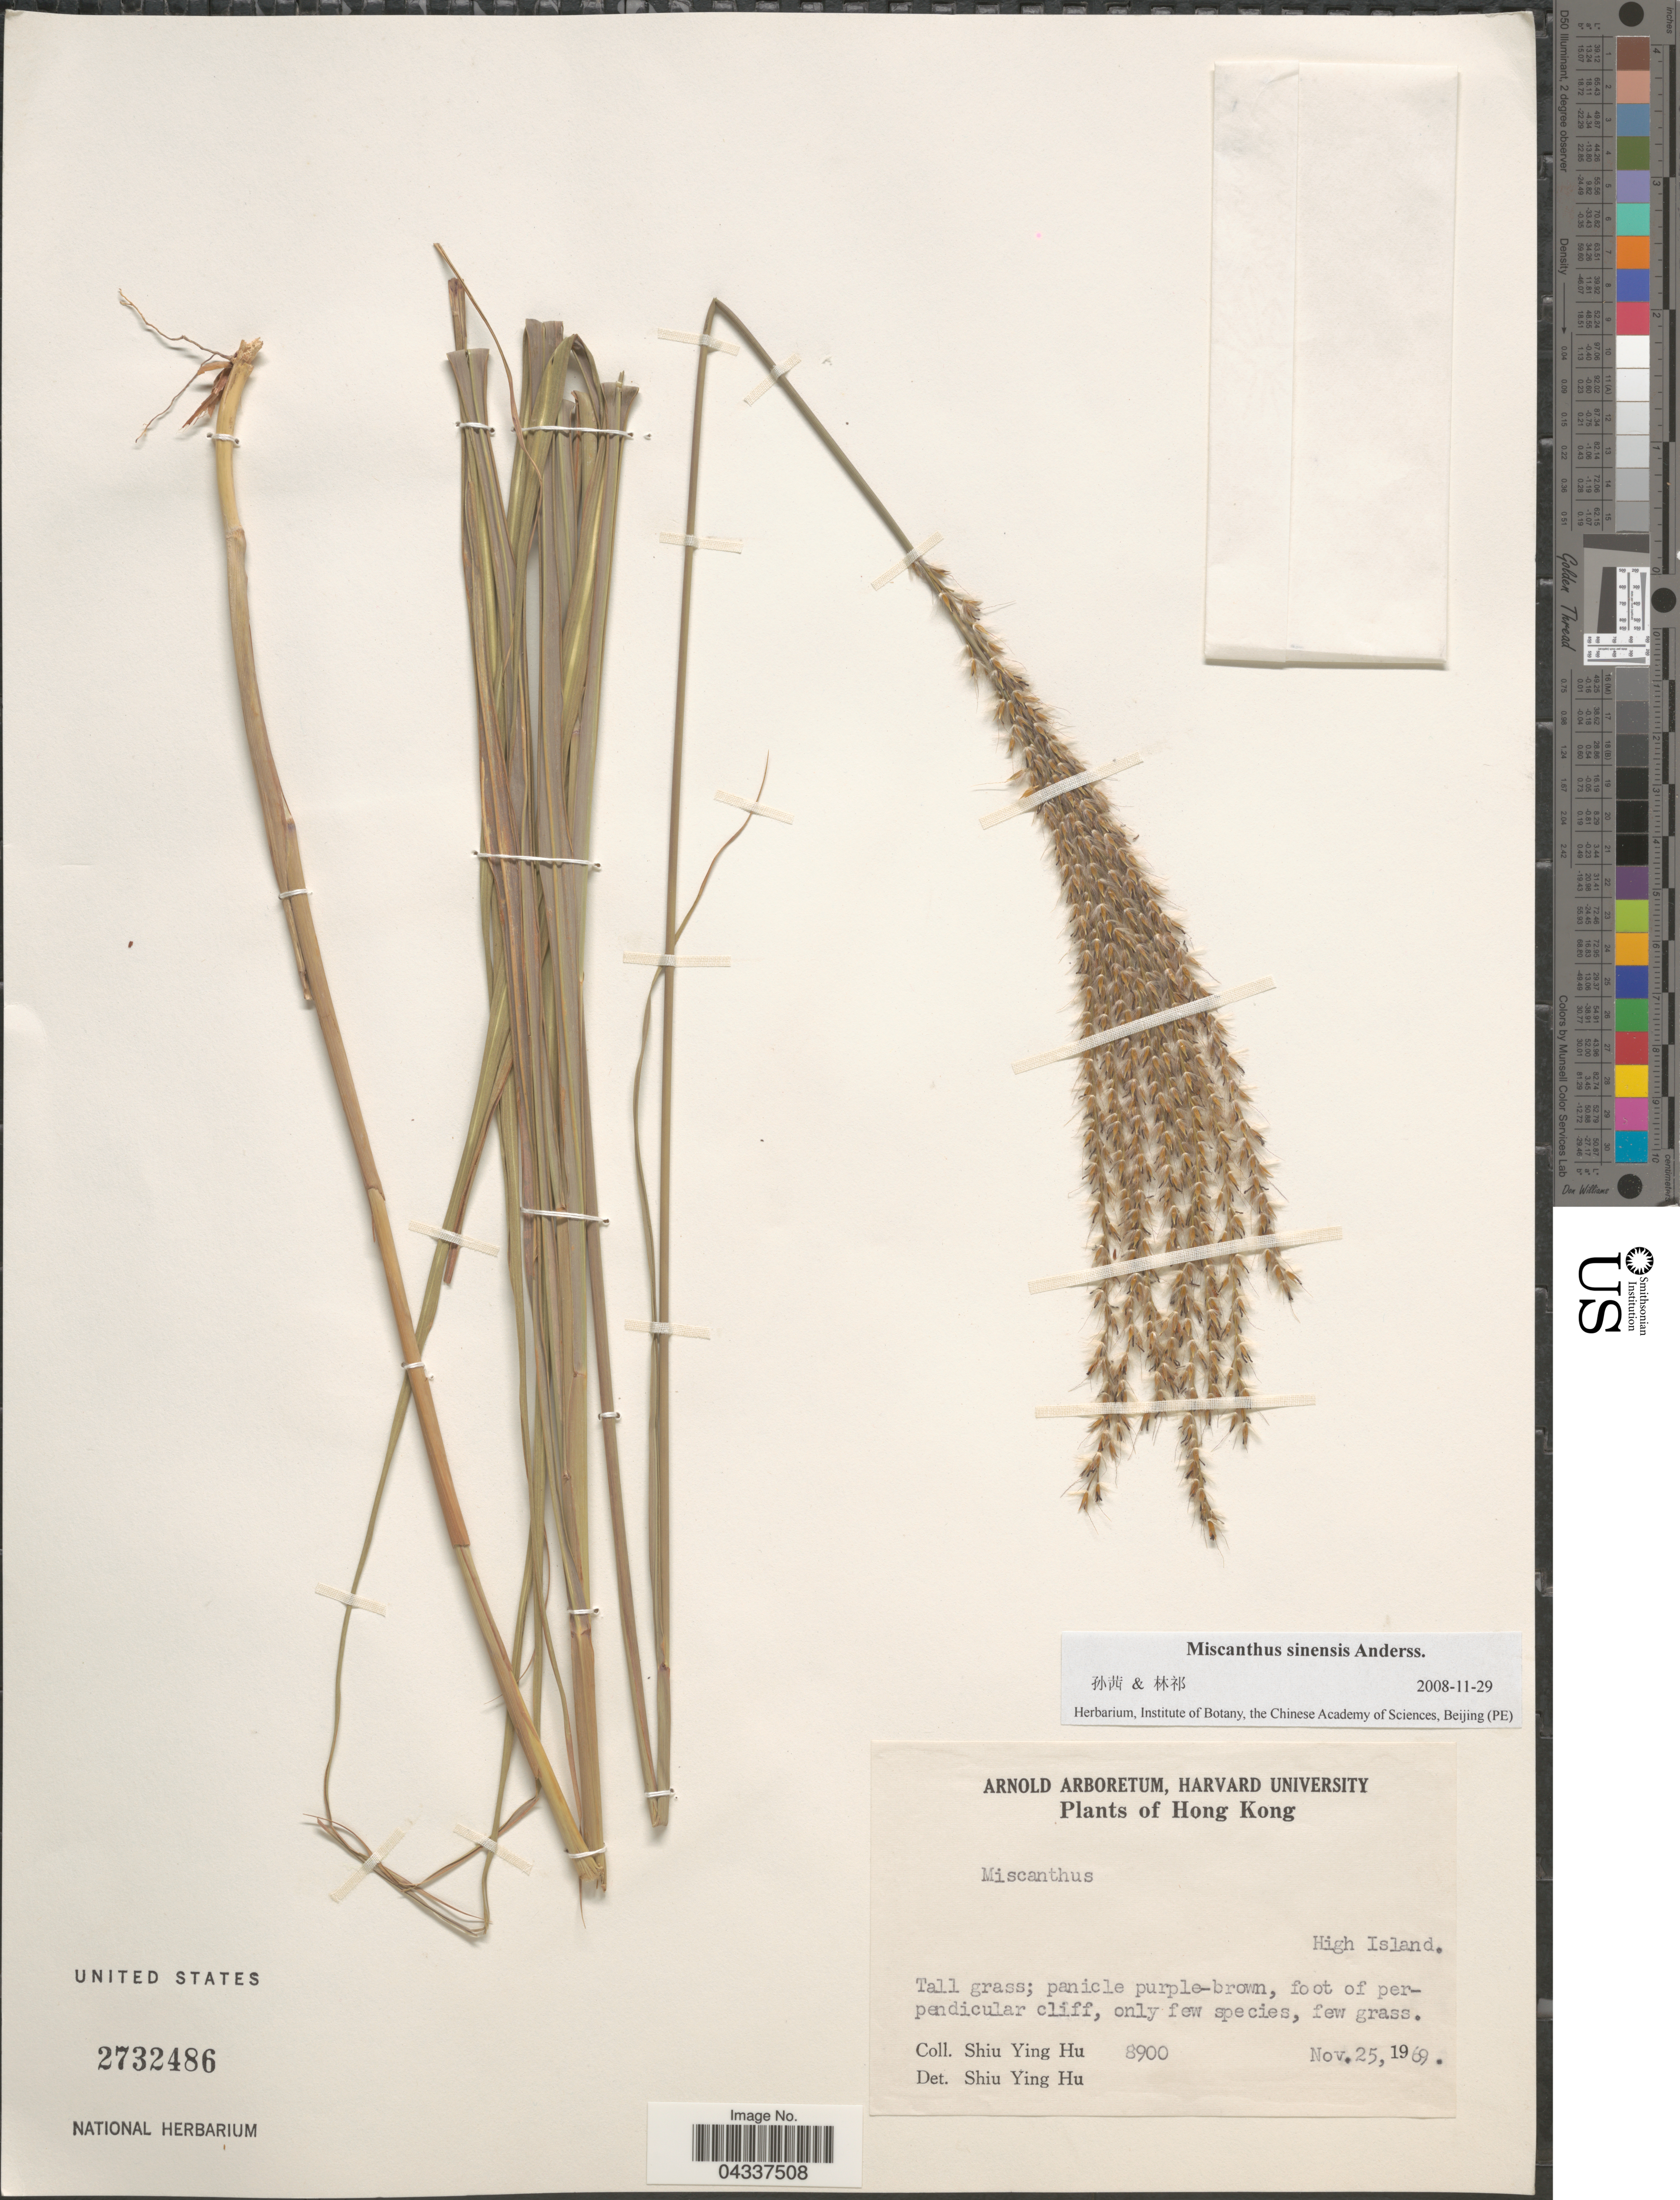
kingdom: Plantae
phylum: Tracheophyta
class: Liliopsida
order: Poales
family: Poaceae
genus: Miscanthus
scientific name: Miscanthus sinensis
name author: Andersson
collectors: S. Y. Hu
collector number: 8900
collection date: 1969-11-25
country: China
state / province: Hong Kong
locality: High Island.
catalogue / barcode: US 2732486